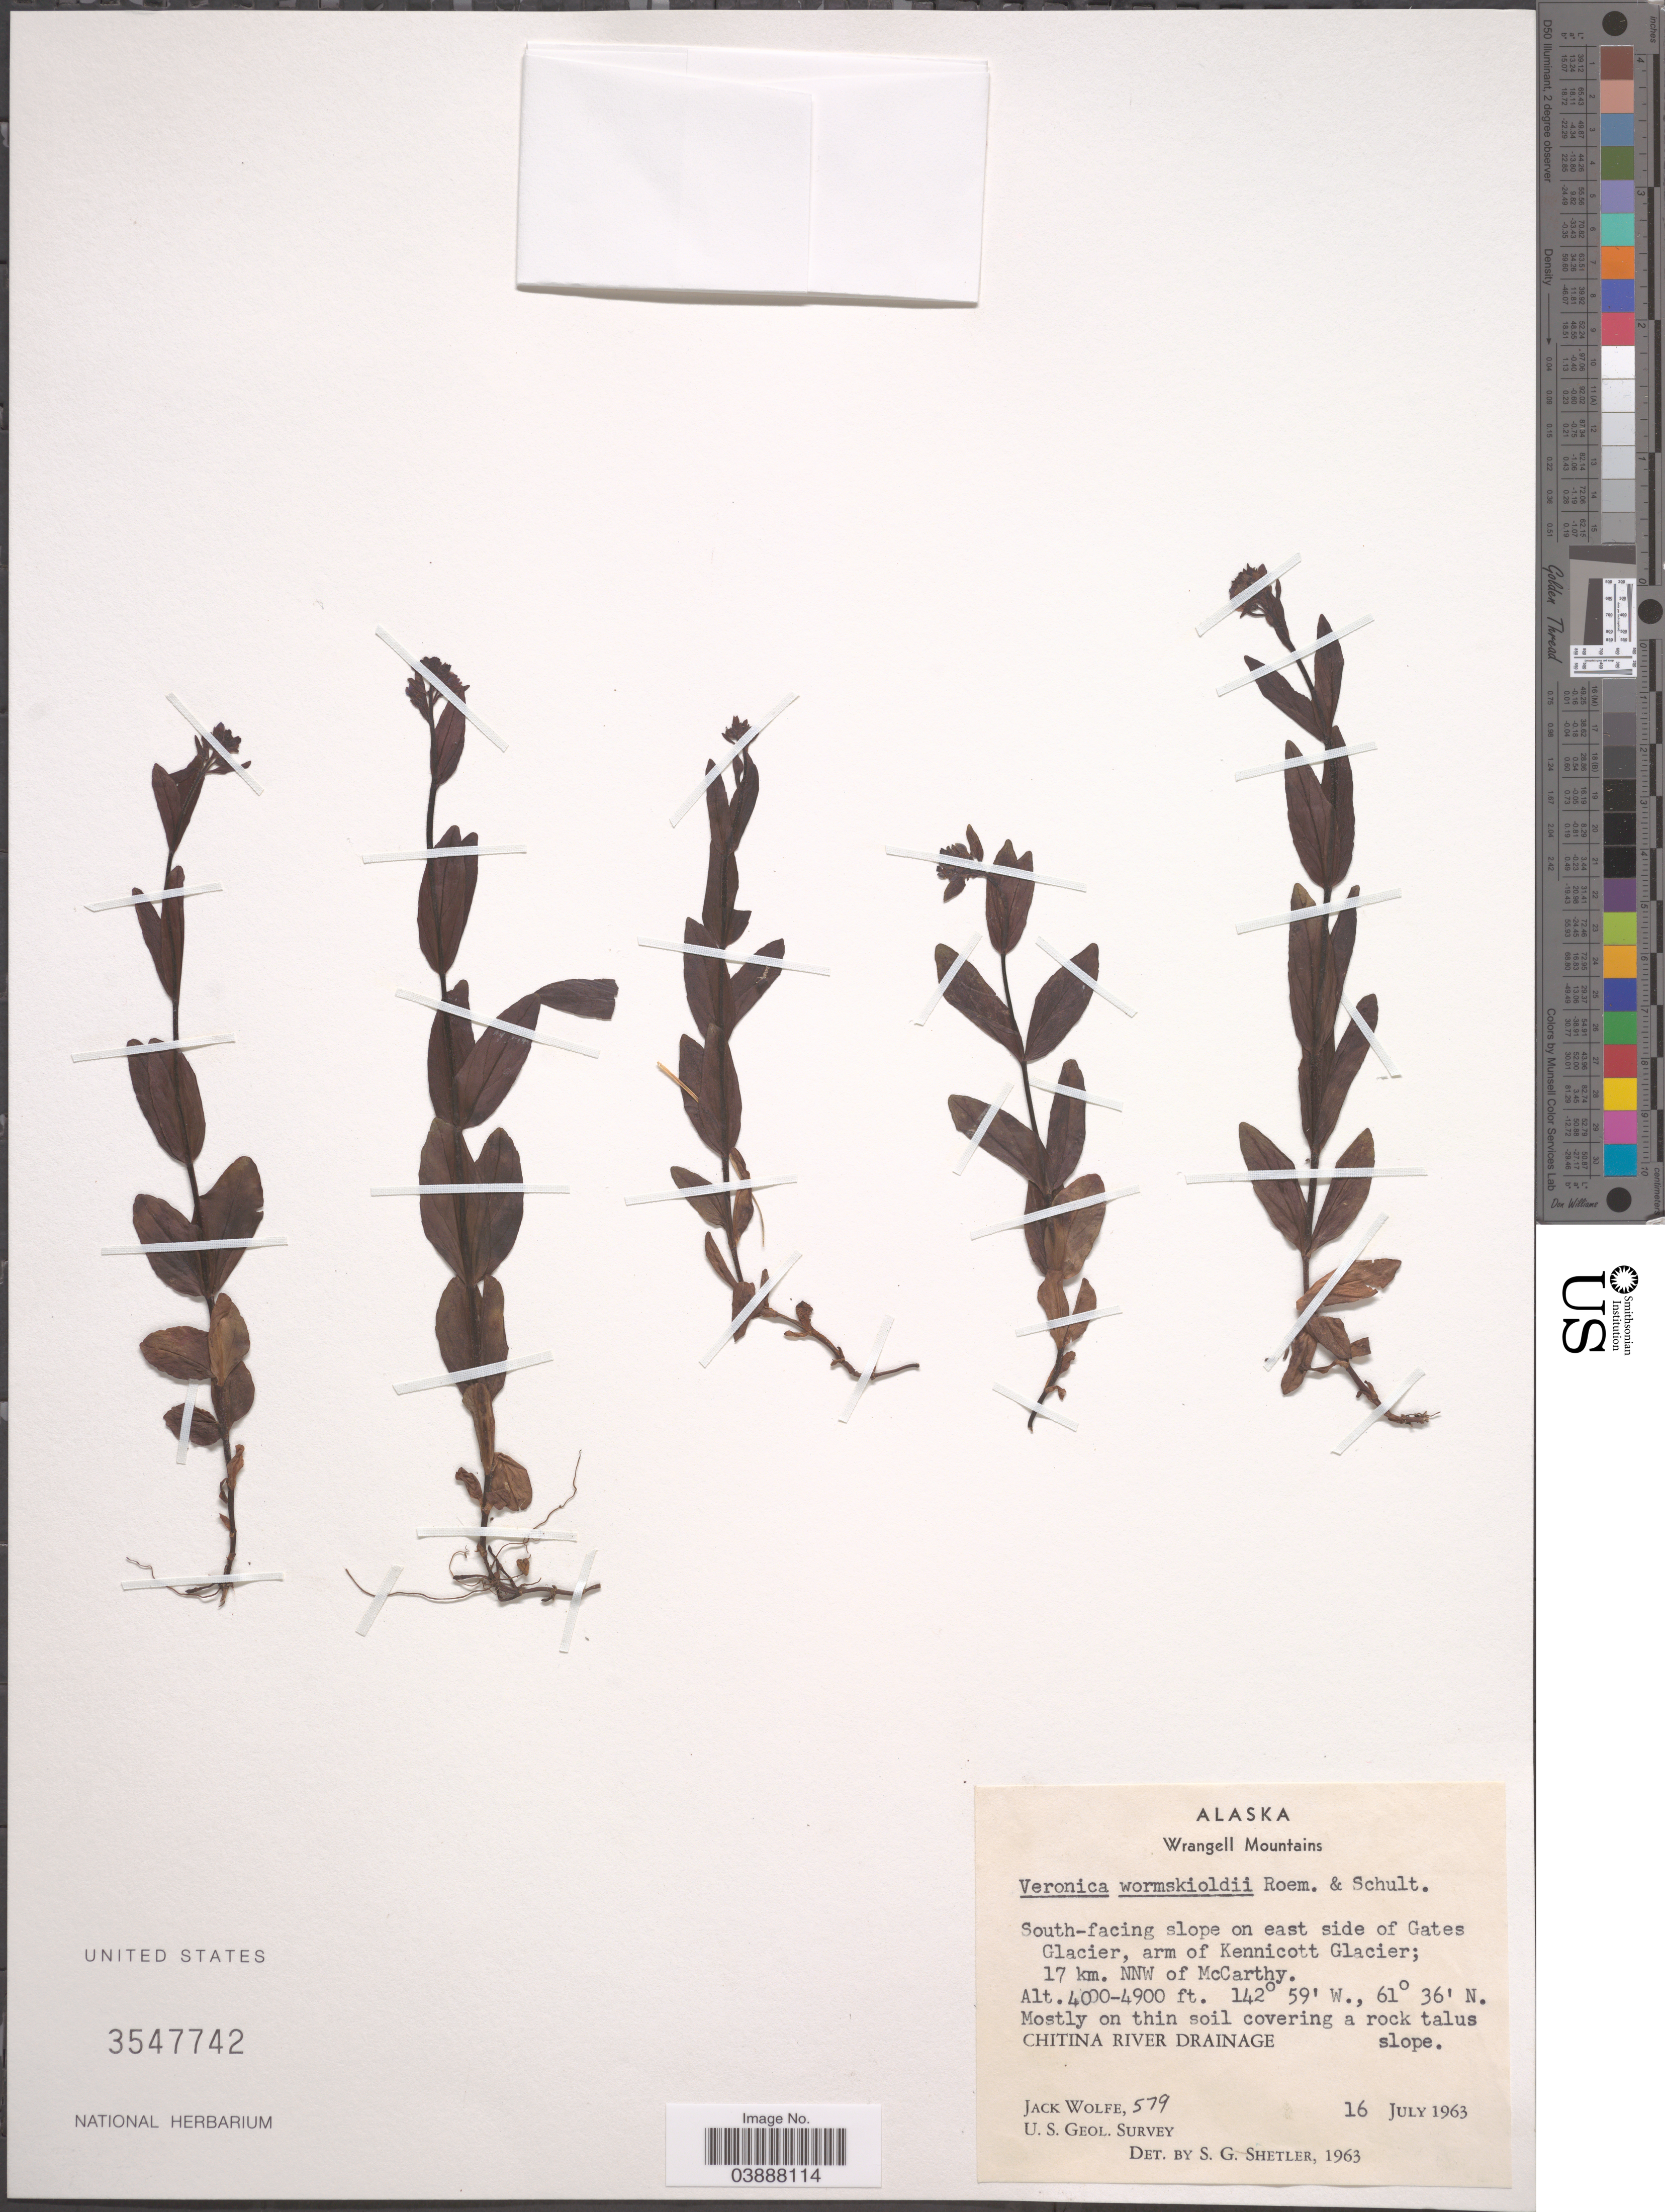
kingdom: Plantae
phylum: Tracheophyta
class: Magnoliopsida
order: Lamiales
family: Plantaginaceae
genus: Veronica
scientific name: Veronica wormskjoldii subsp. wormskjoldii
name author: Roem. & Schult.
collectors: J. Wolfe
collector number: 579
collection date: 1963-07-16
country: United States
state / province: Alaska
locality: Wrangell Mountains. South-facing slope on east side of Gates Glacier, arm of Kennicott Glacier; 17 km. NNW of McCarthy. Chitina River Drainage.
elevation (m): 1219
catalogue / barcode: US 3547742